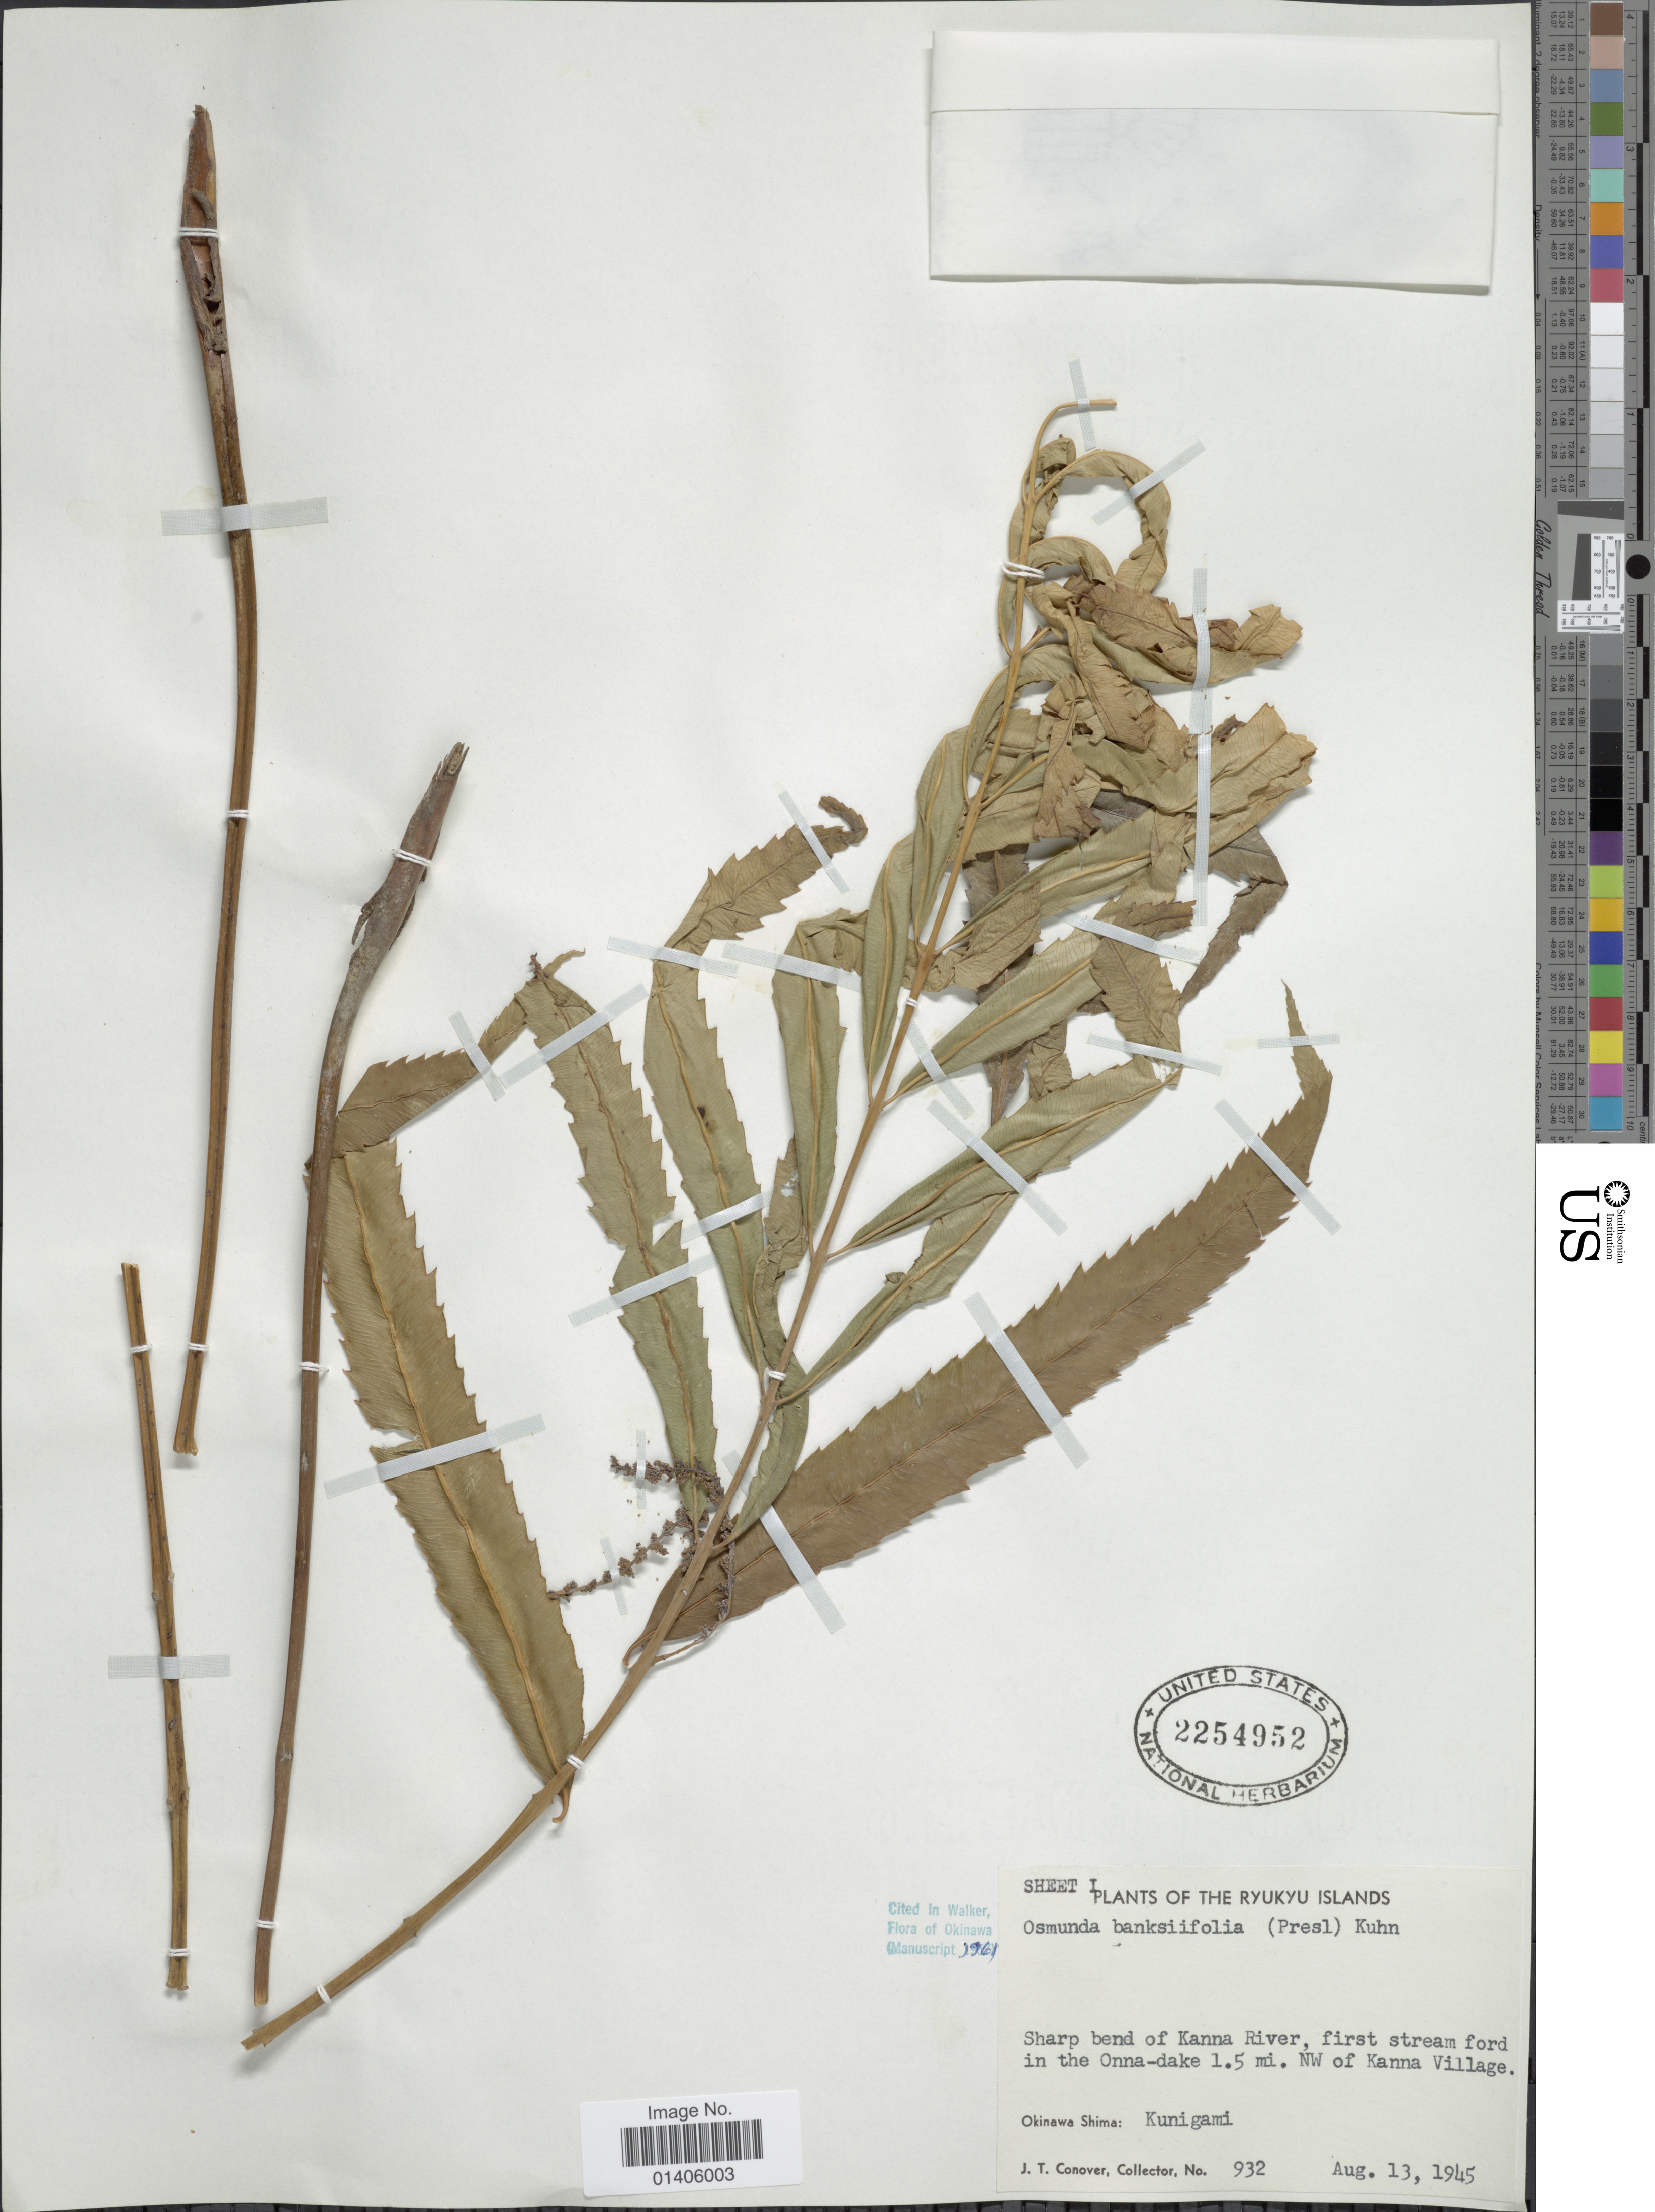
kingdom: Plantae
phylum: Tracheophyta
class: Polypodiopsida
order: Osmundales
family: Osmundaceae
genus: Osmunda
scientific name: Osmunda banksiifolia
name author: (C. Presl) Kuhn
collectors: J. T. Conover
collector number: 932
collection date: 1945-08-13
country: Japan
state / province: Okinawa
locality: The Ryukyu Islands, Sharp bend of Kanna River, first stream ford in the Onna-dake 1.5 mi. NW of Kanna Village, Okinawa Shima: Kunigami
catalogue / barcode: US 2254952